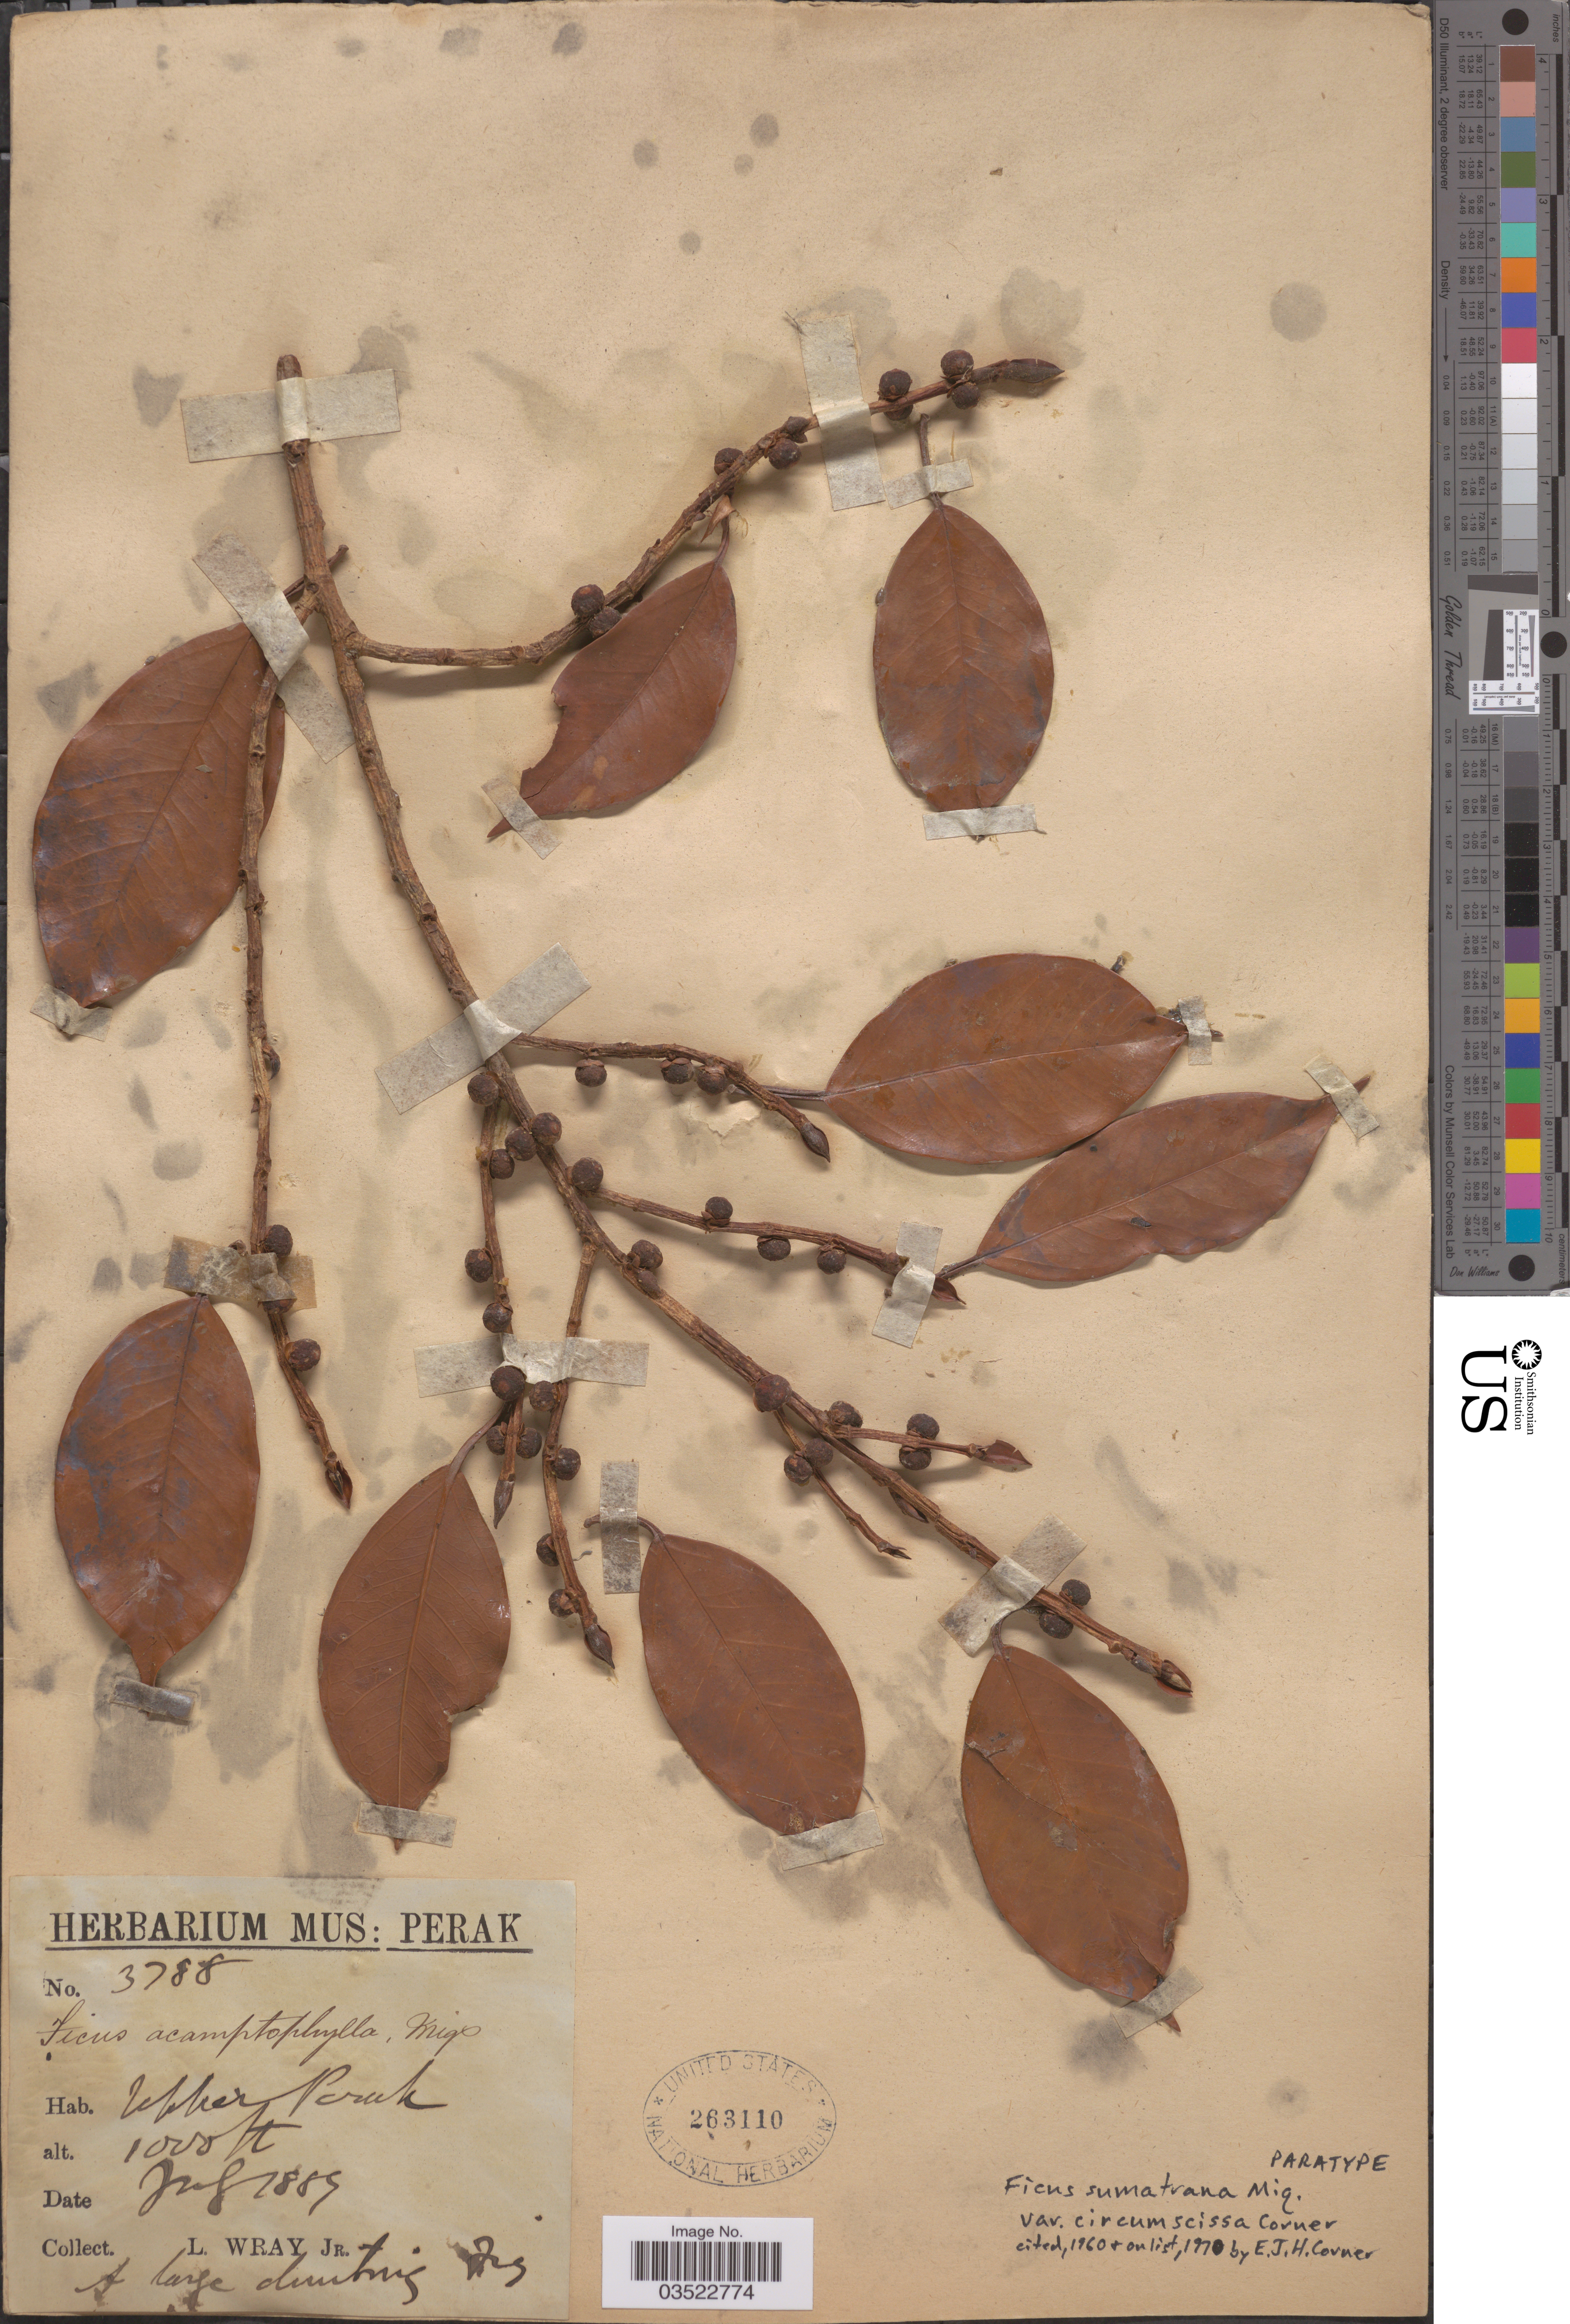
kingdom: Plantae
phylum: Tracheophyta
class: Magnoliopsida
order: Rosales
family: Moraceae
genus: Ficus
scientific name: Ficus sumatrana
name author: Miq.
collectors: L. Wray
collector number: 3788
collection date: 1889-07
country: Malaysia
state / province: Perak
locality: Upper Perak.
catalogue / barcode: US 263110